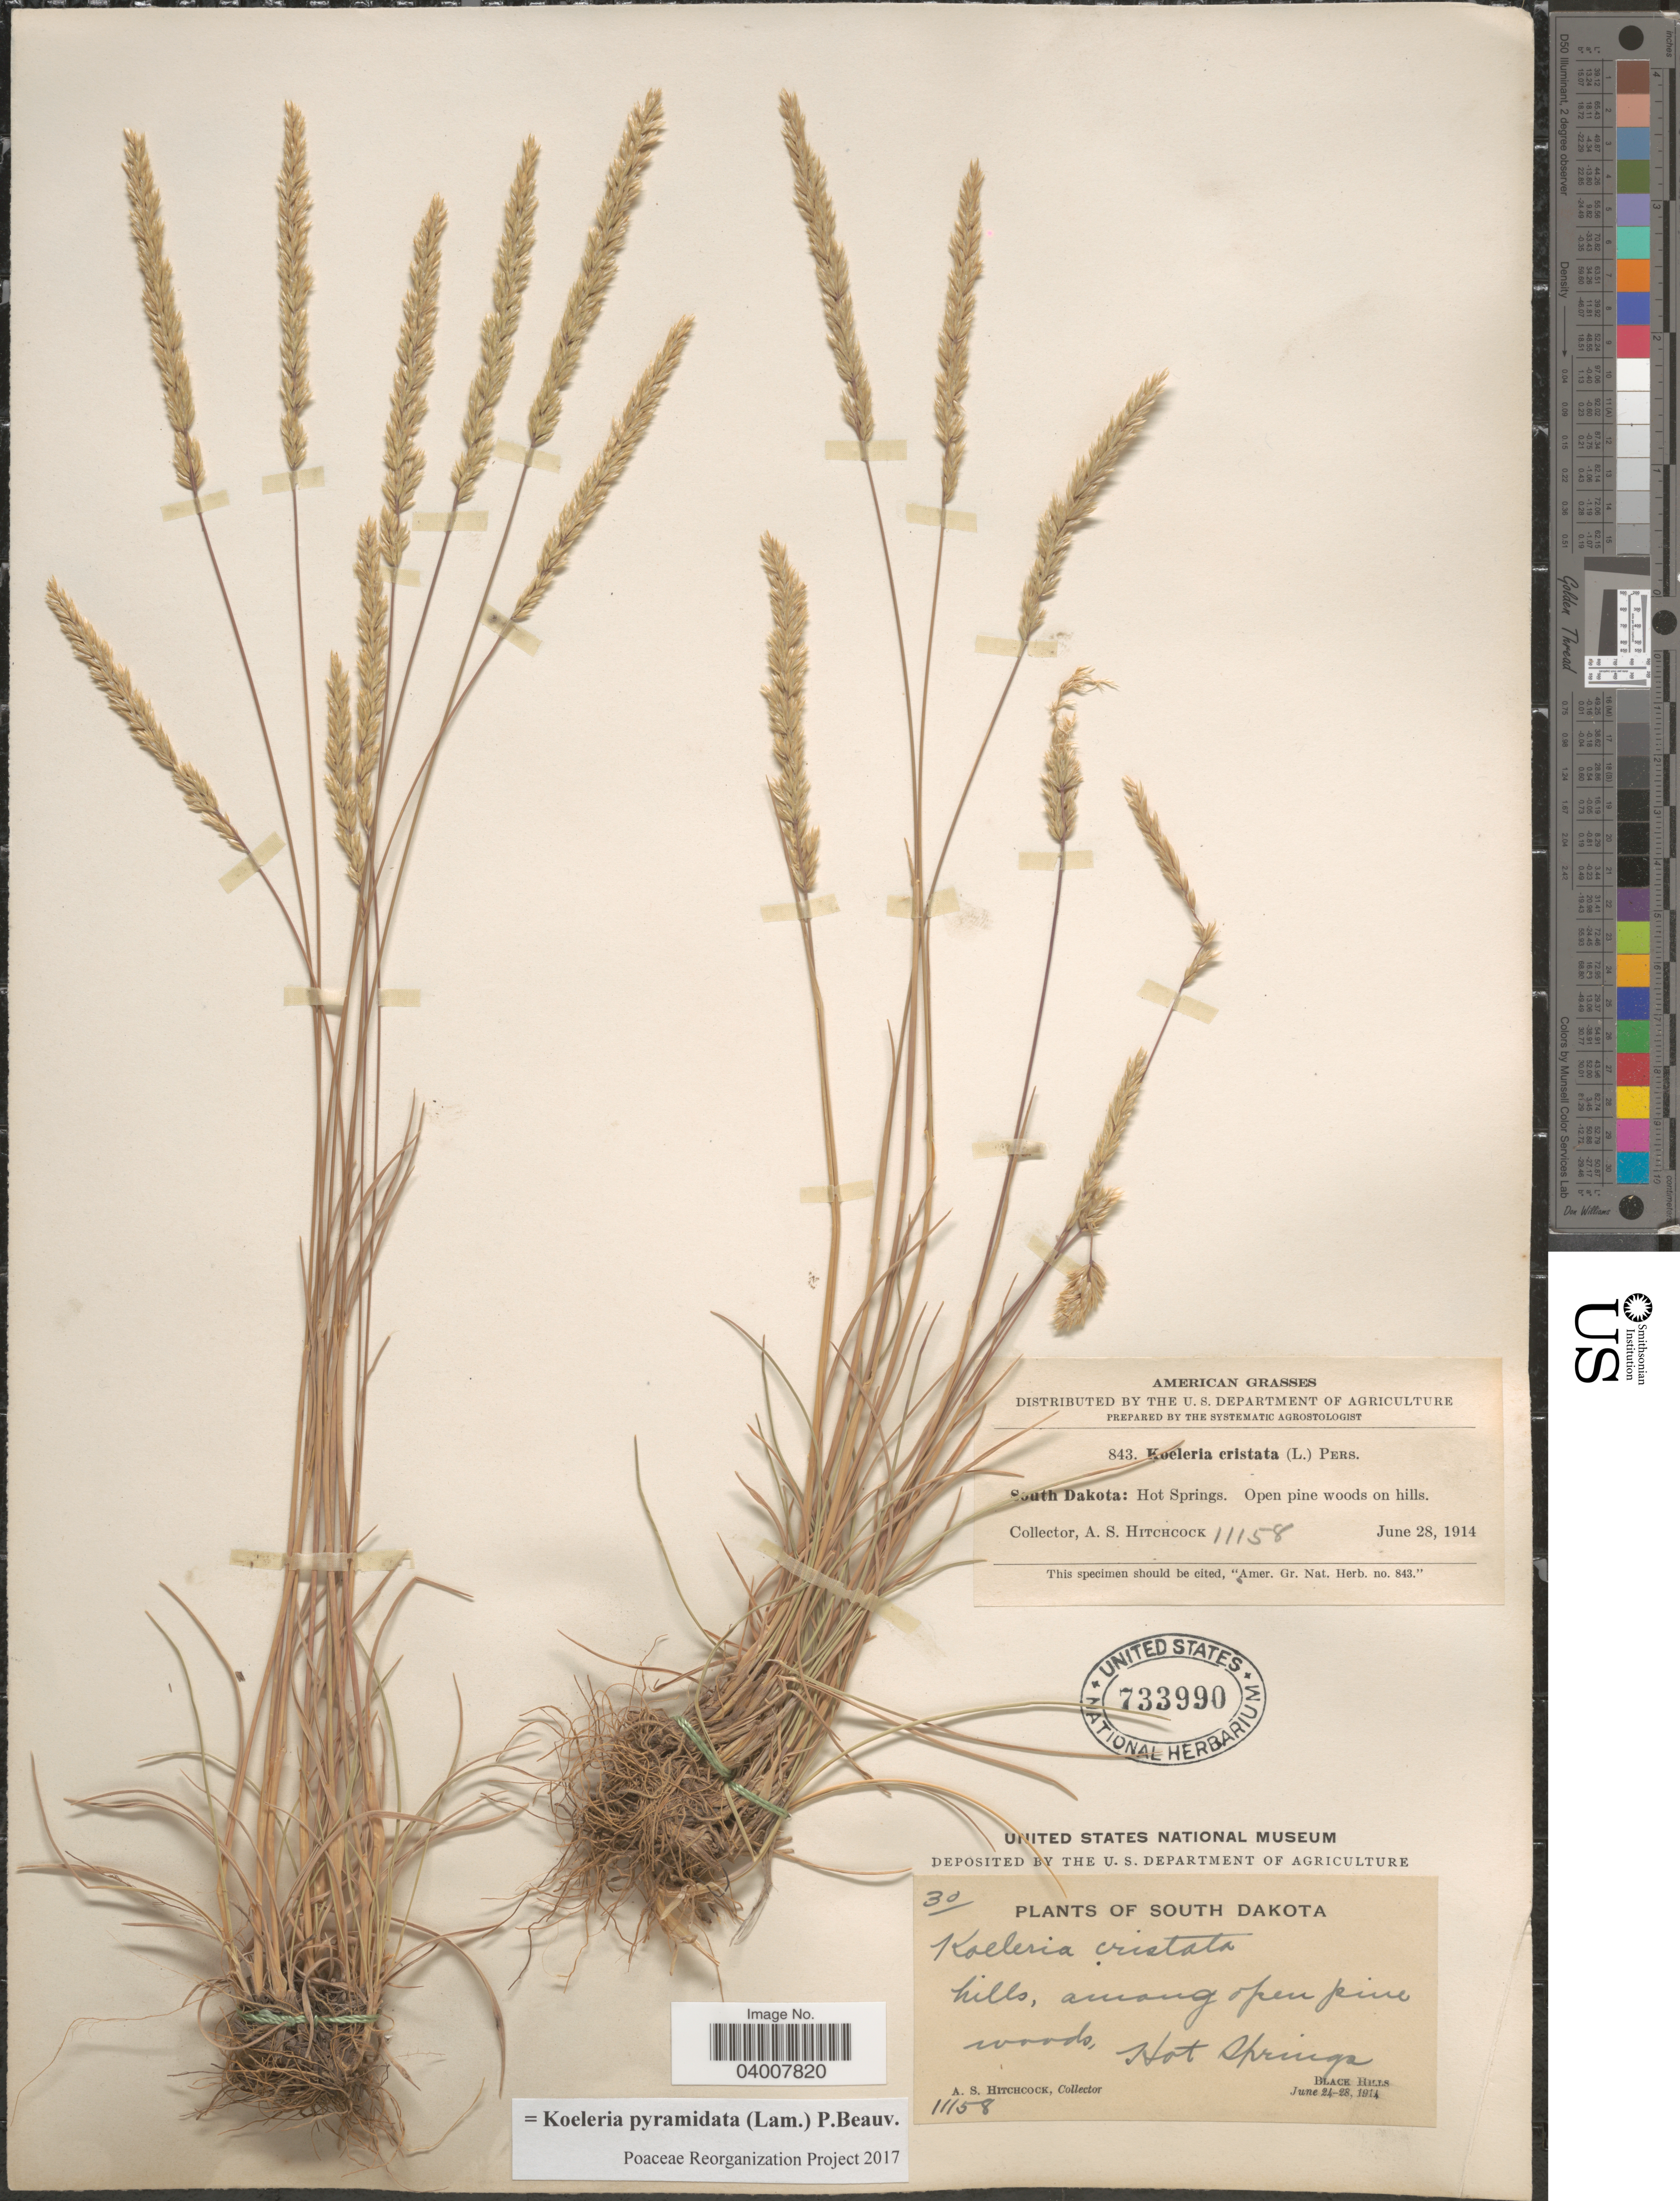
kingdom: Plantae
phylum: Tracheophyta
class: Liliopsida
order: Poales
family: Poaceae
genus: Koeleria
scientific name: Koeleria pyramidata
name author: (Lam.) P. Beauv.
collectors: A. S. Hitchcock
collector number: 11158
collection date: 1914-06-28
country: United States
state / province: South Dakota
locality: Hot Springs. Black Hills.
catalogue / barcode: US 733990